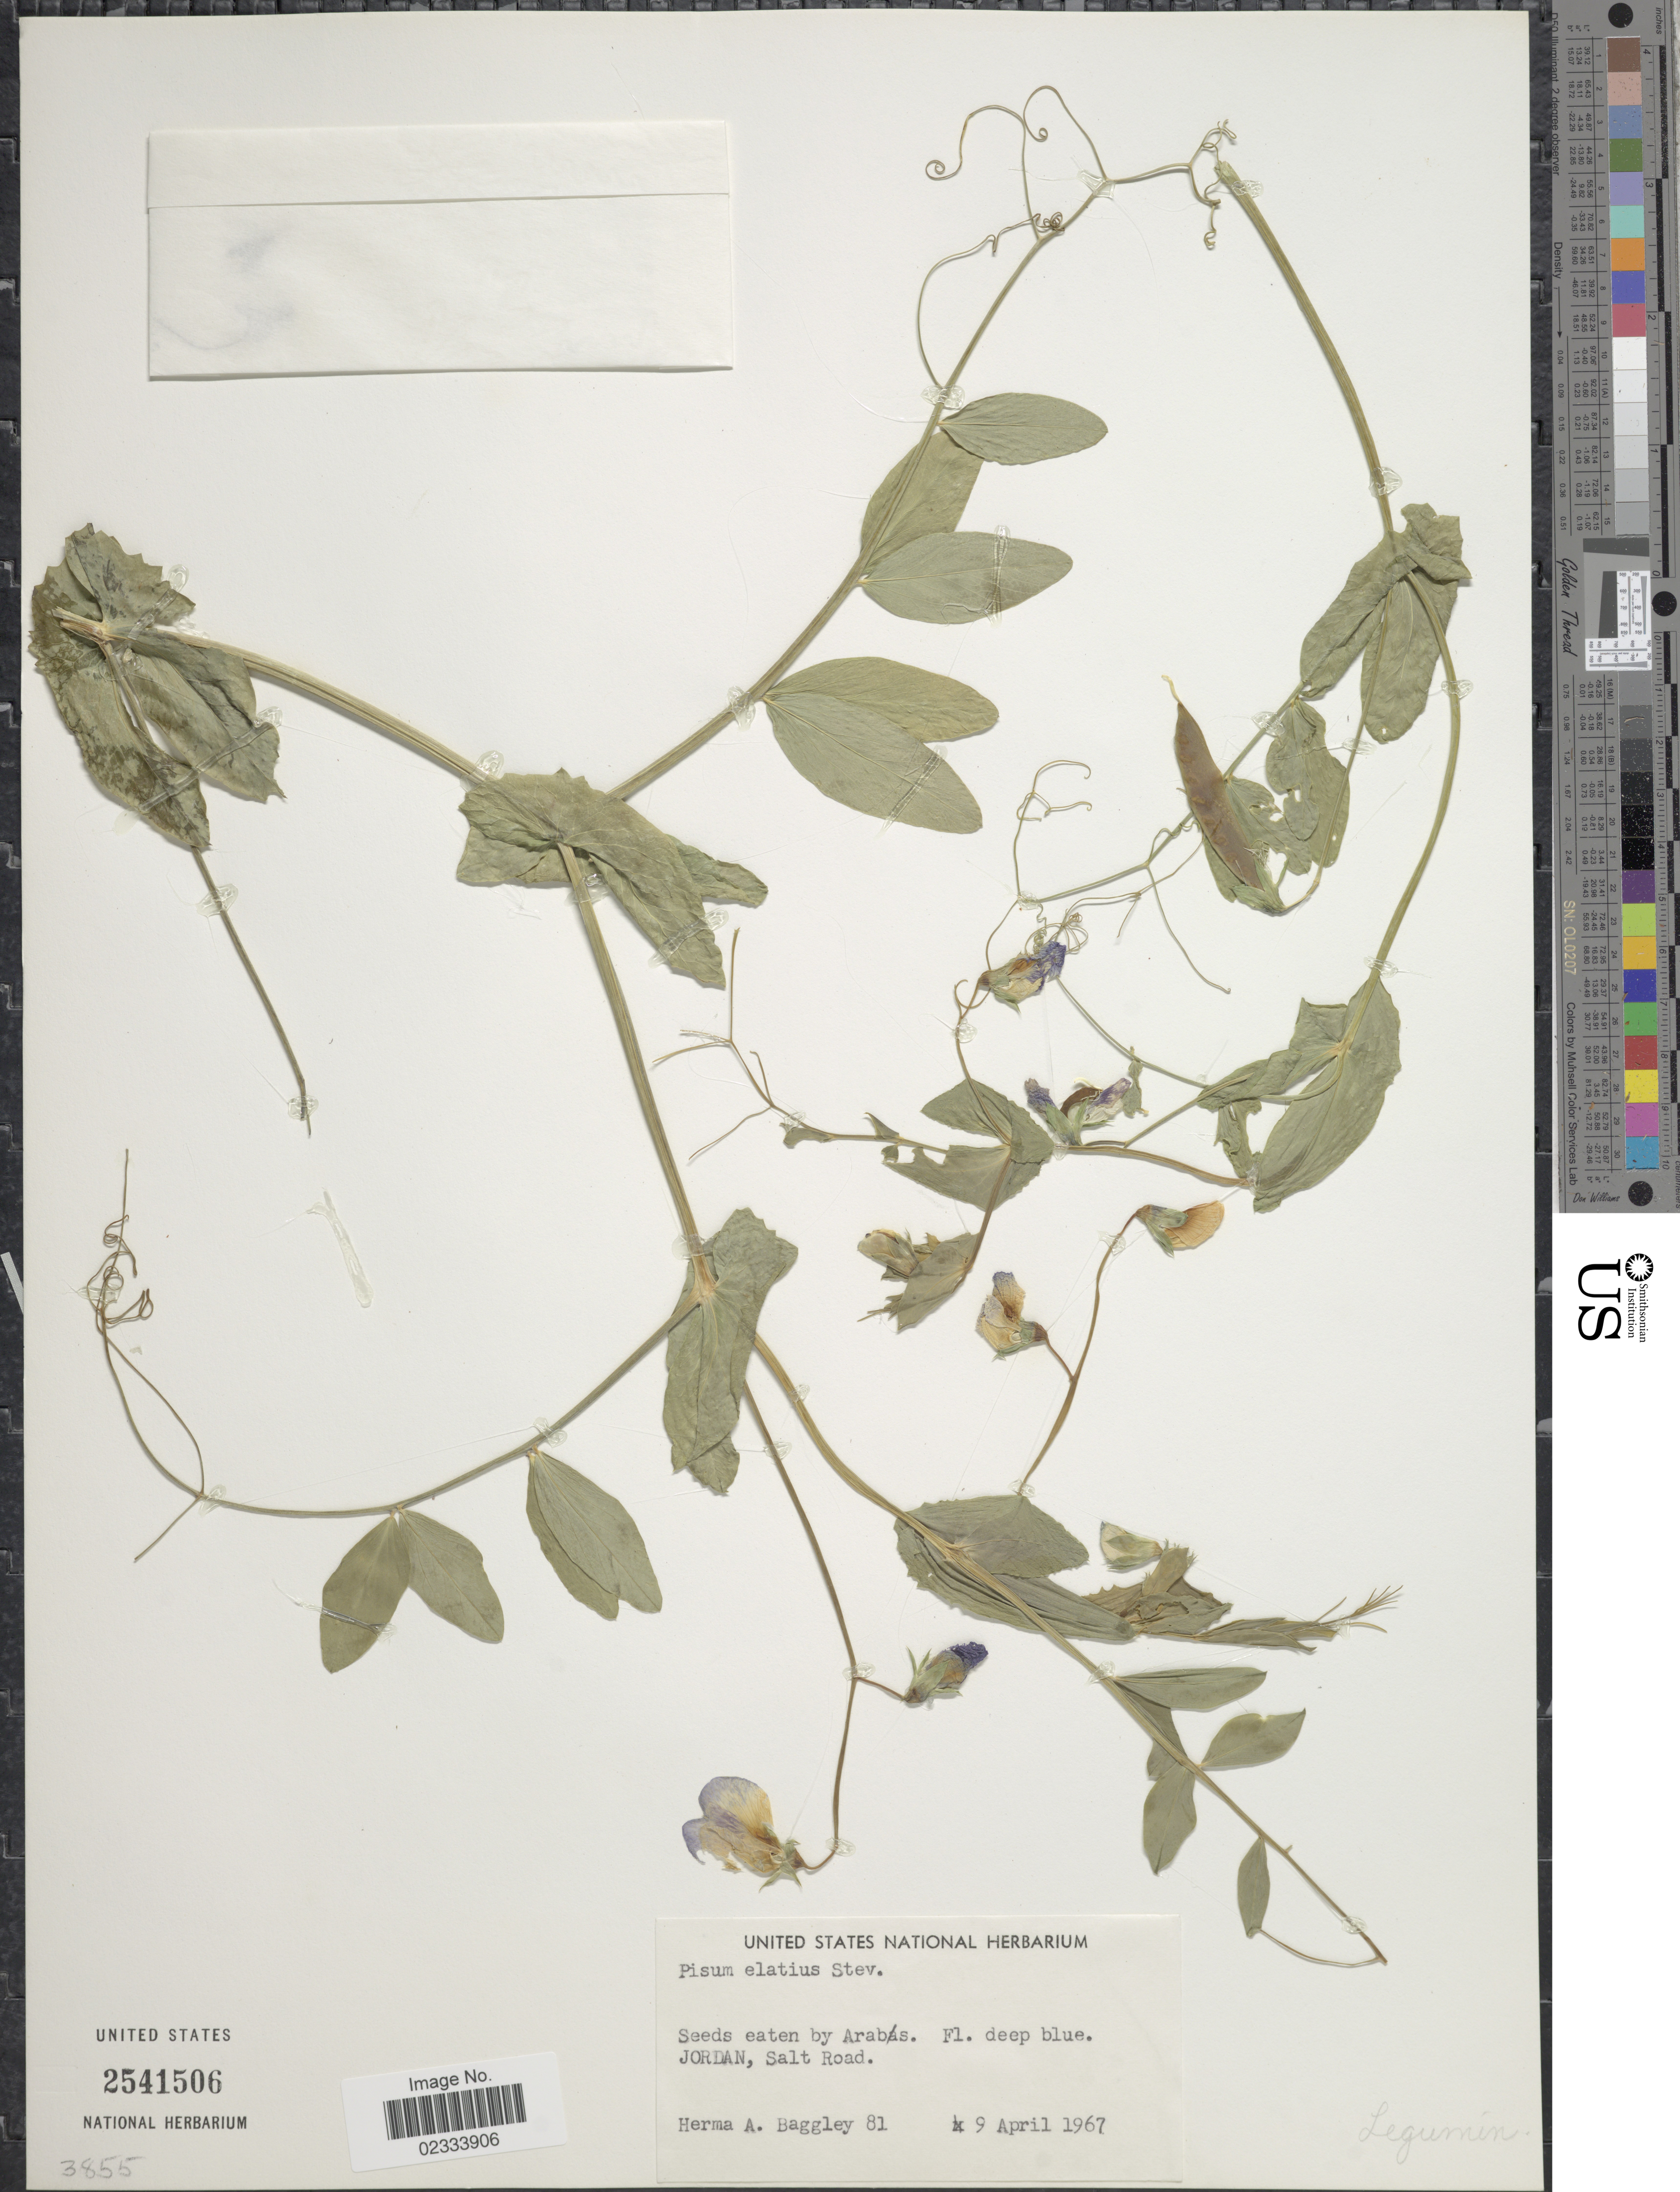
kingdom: Plantae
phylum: Tracheophyta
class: Magnoliopsida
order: Fabales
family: Fabaceae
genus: Pisum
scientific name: Pisum elatius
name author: M. Bieb.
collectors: H. Baggley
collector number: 81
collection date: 1967-04-09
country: Jordan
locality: Salt Road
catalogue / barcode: US 2541506